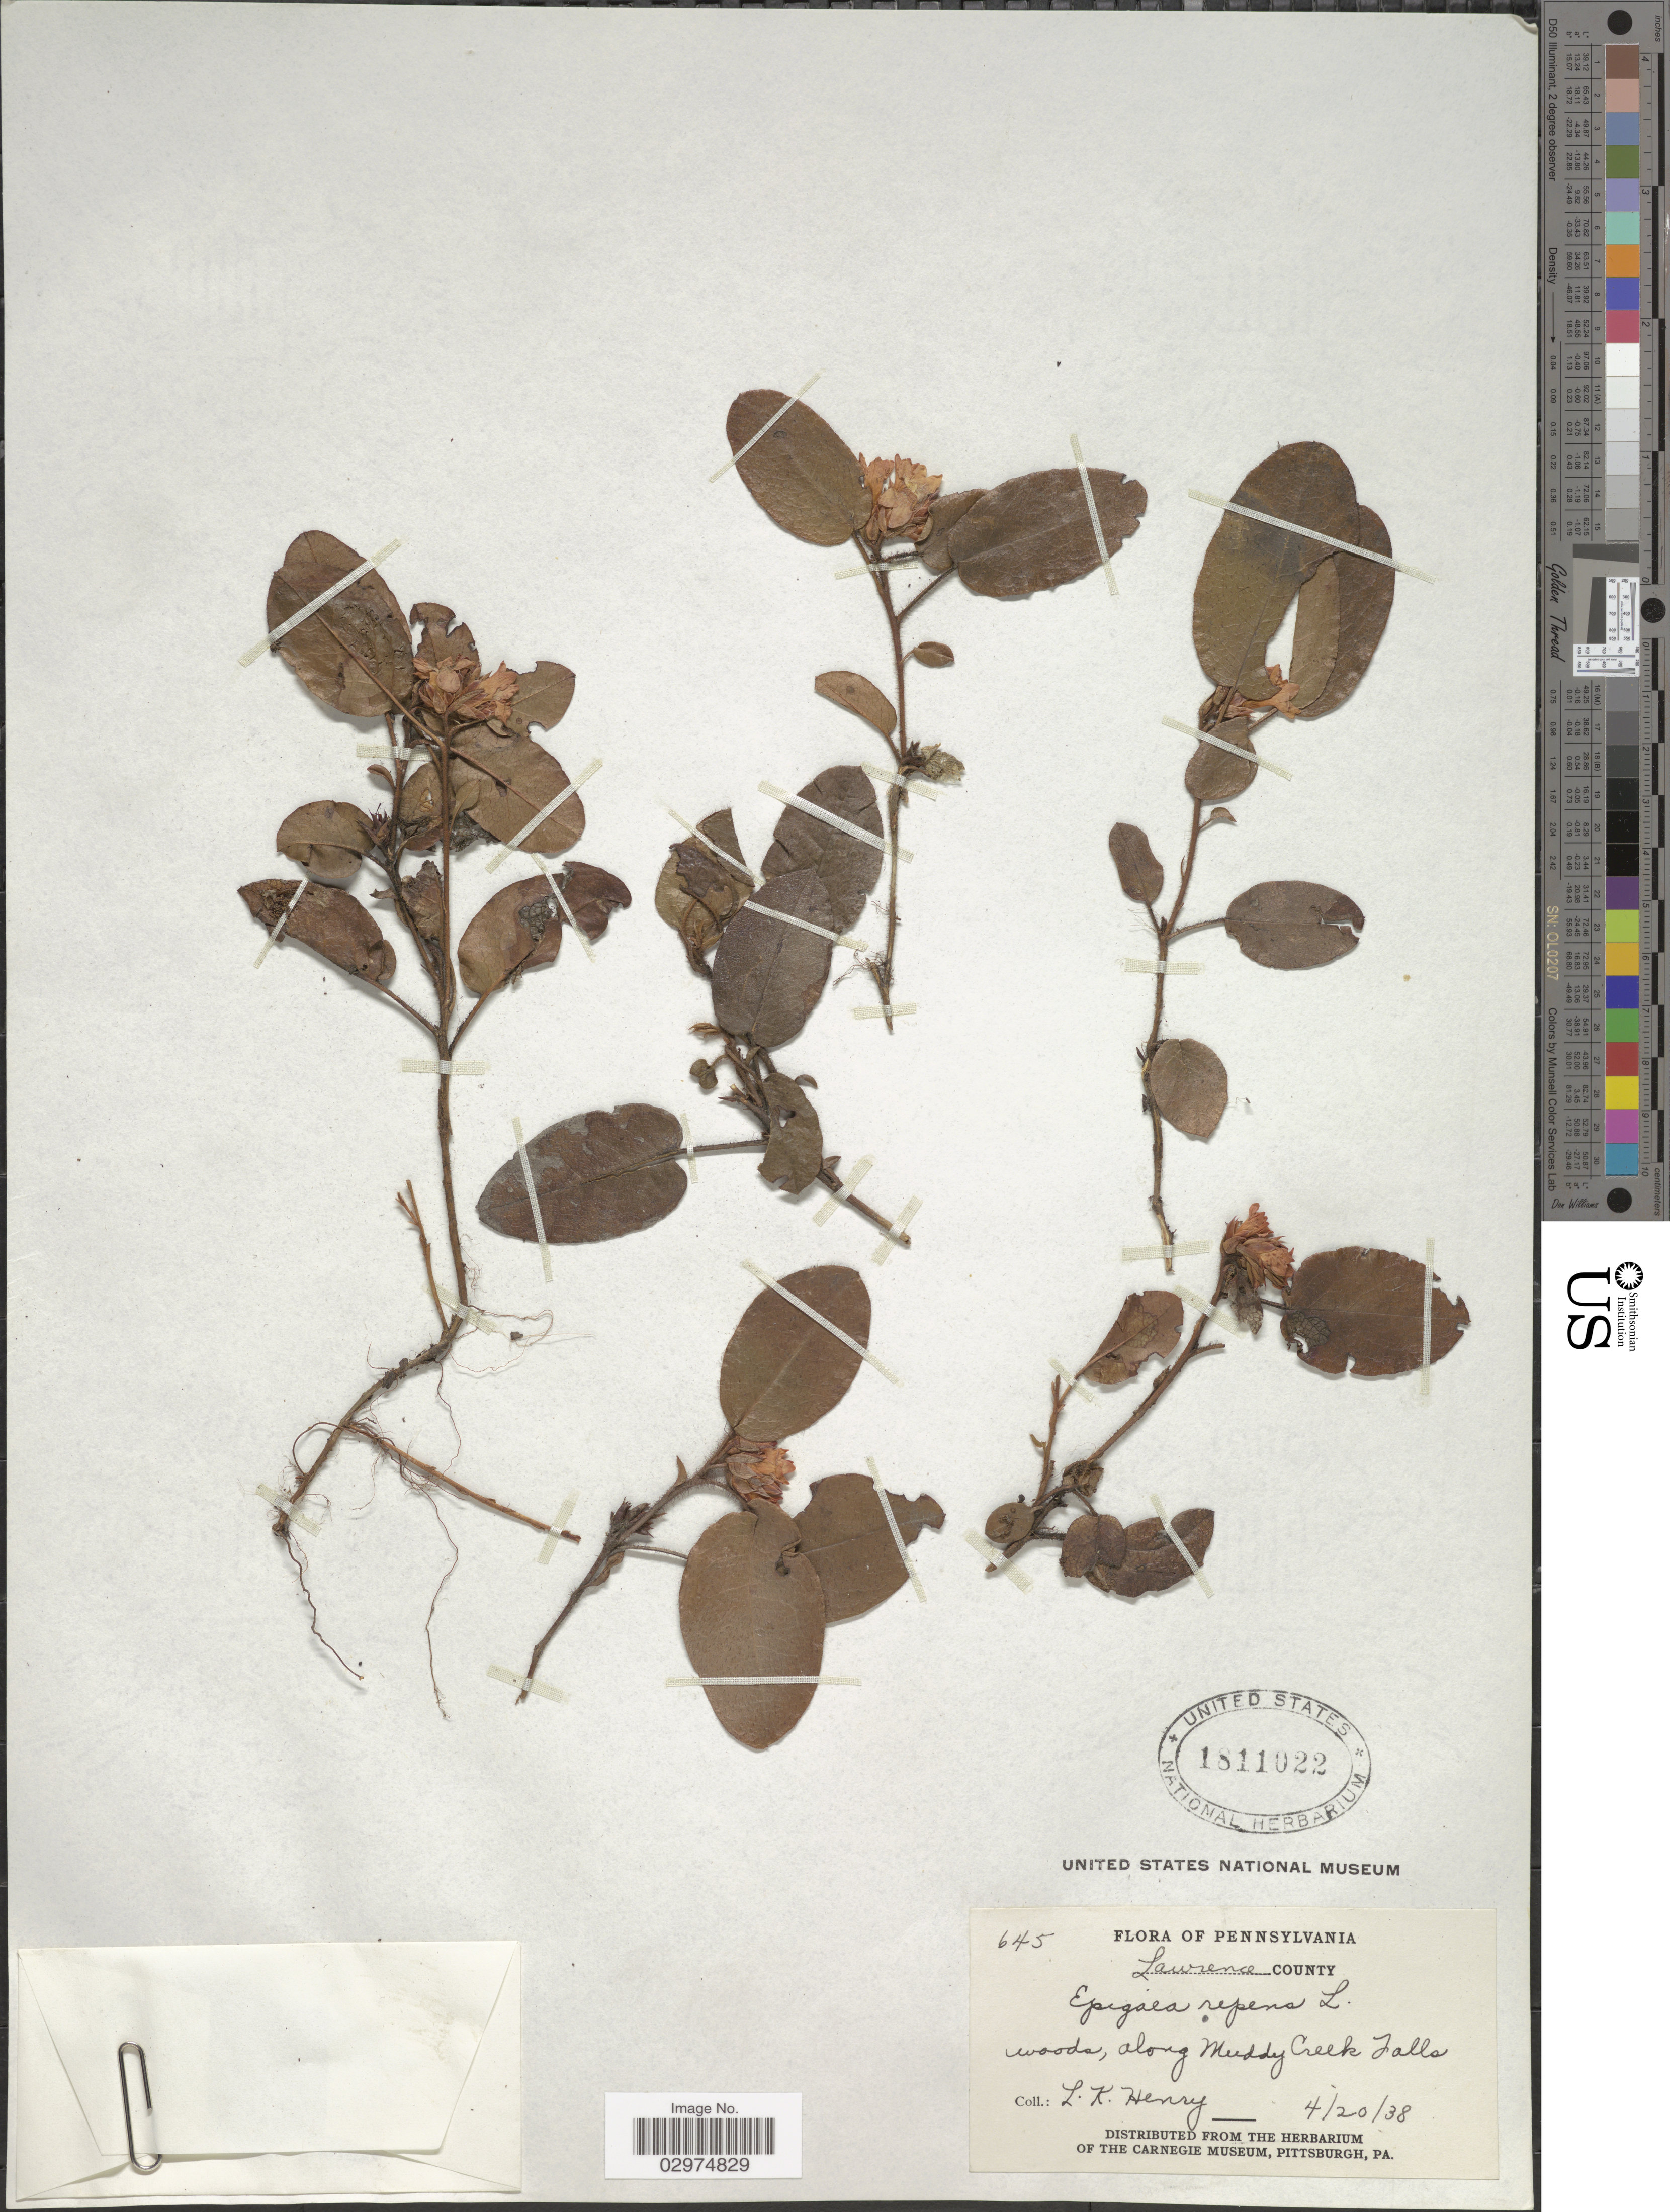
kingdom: Plantae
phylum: Tracheophyta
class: Magnoliopsida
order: Ericales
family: Ericaceae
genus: Epigaea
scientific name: Epigaea repens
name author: L.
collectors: L. K. Henry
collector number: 645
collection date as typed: Transcribed d/m/y: 20/4/38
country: United States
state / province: Pennsylvania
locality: Lawrence County, woods, along Muddy Creek Falls.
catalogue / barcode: US 1811022